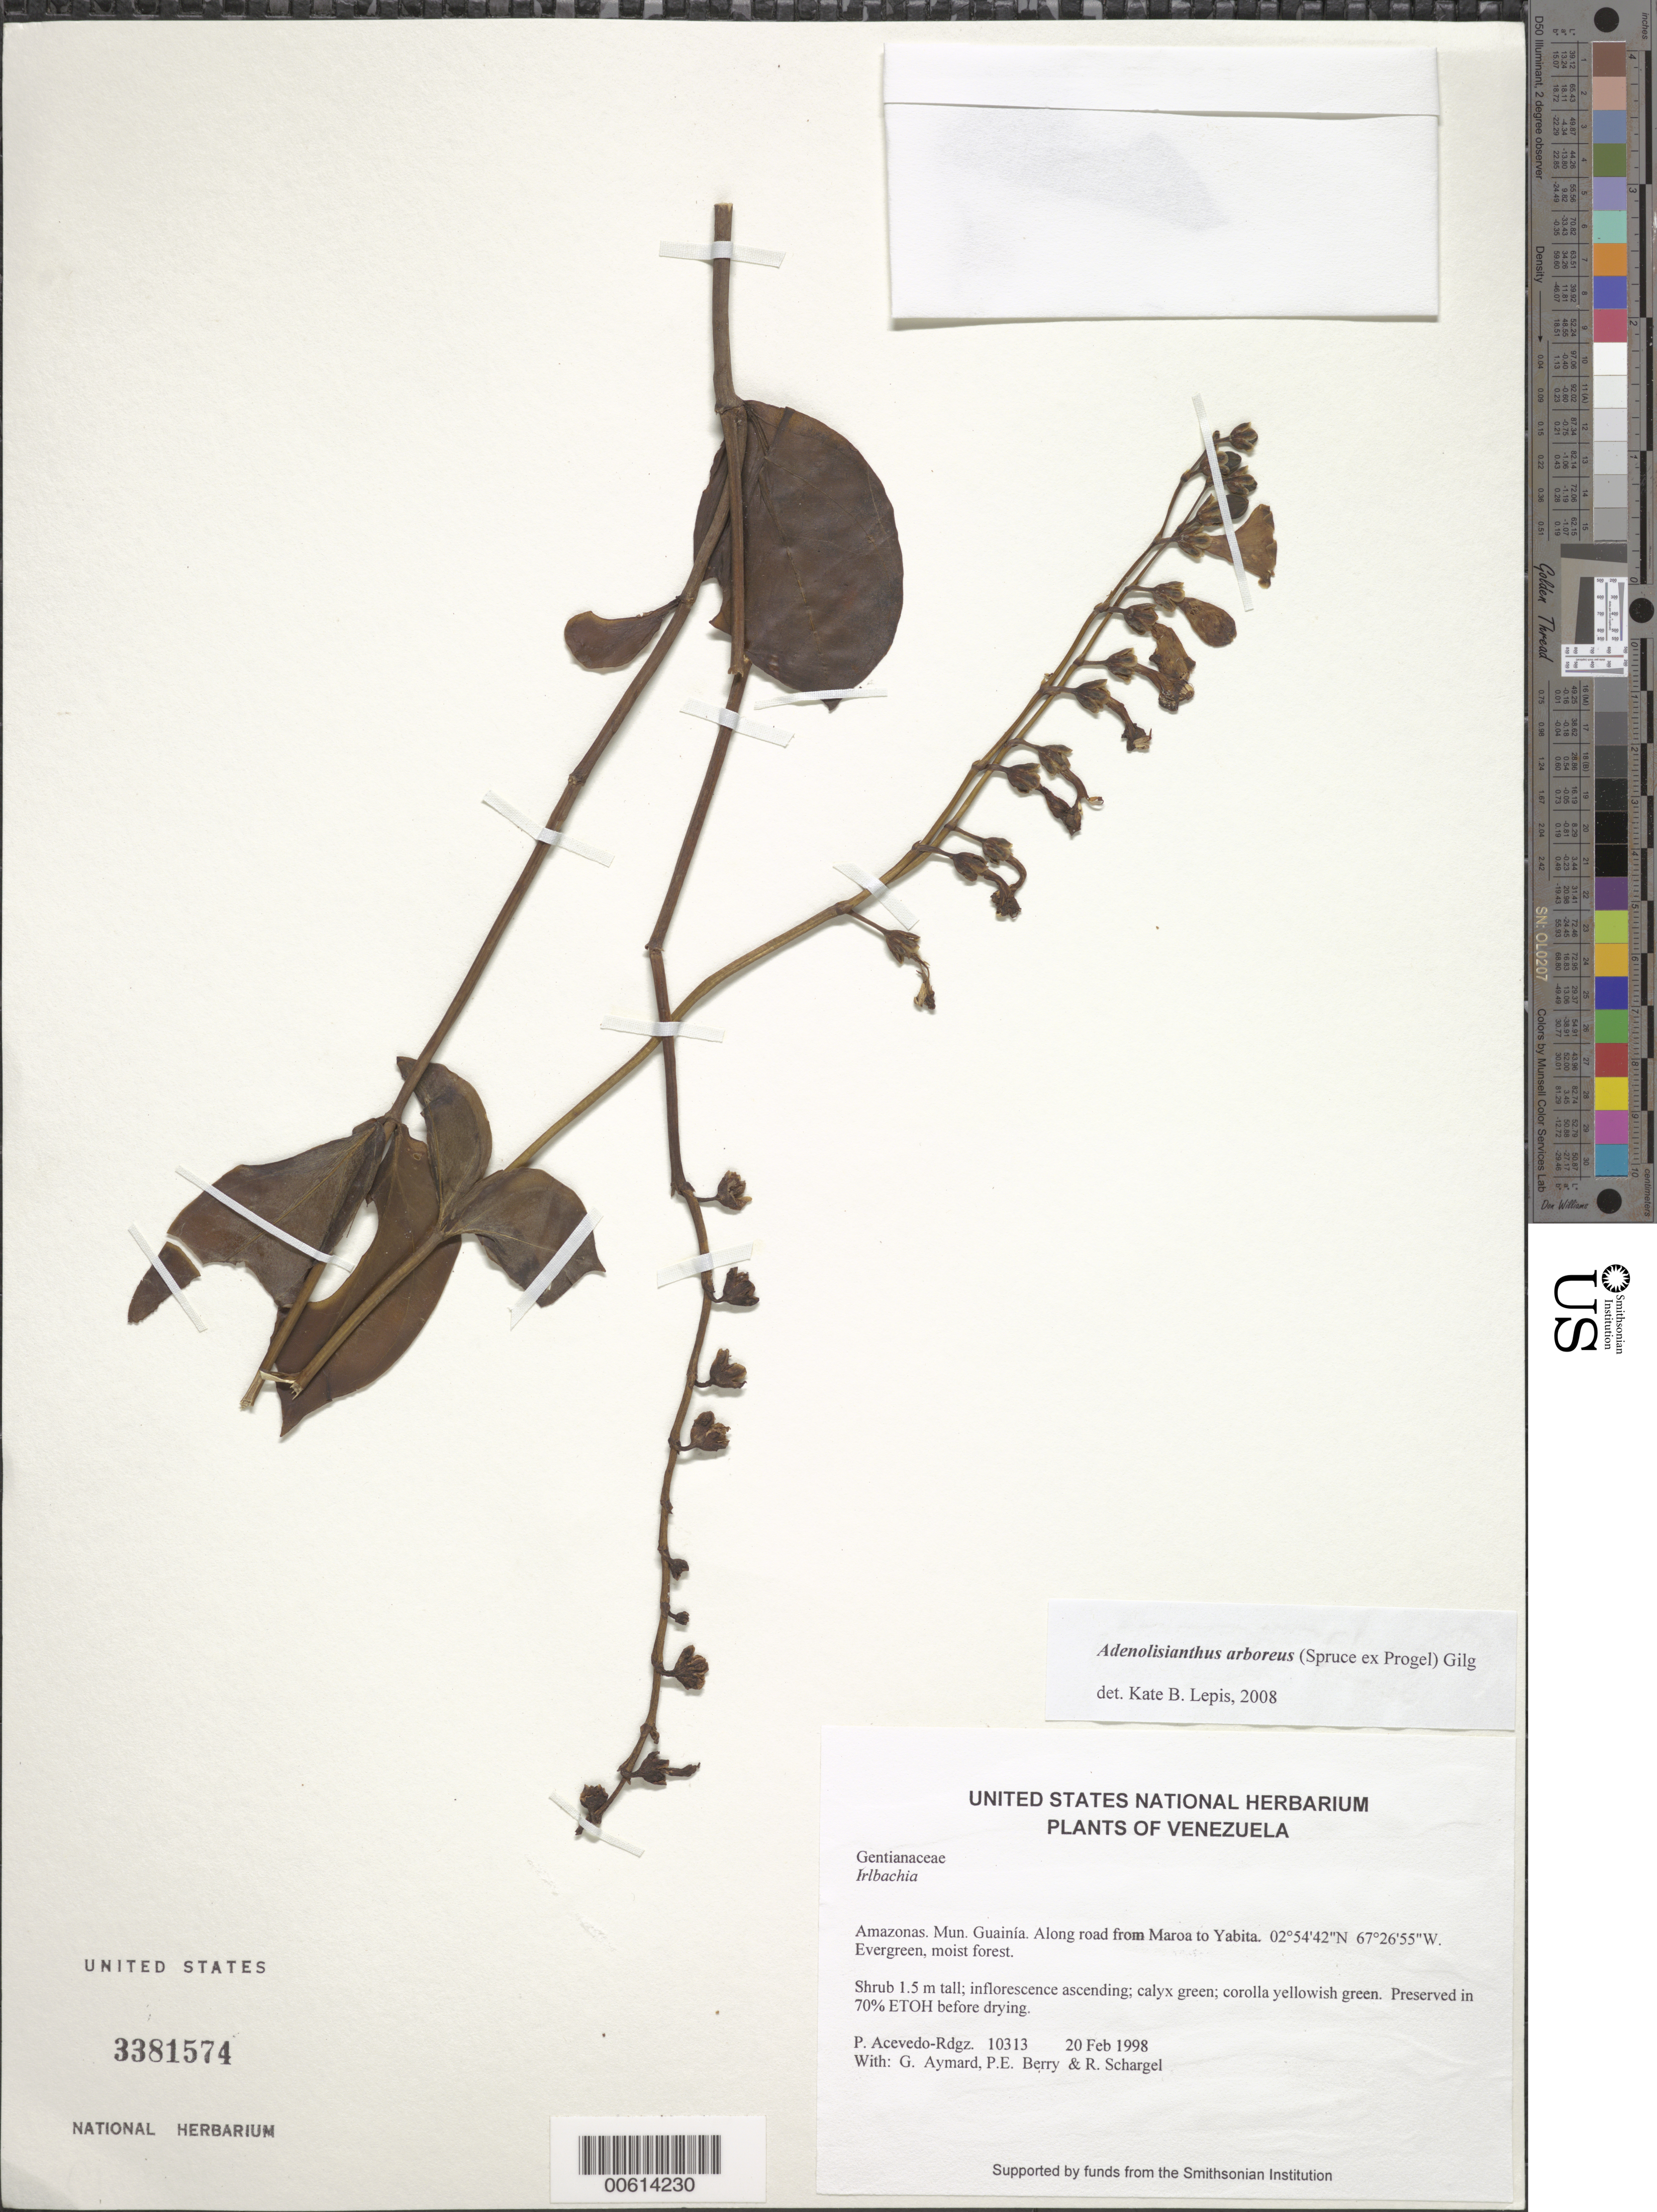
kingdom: Plantae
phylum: Tracheophyta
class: Magnoliopsida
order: Gentianales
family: Gentianaceae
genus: Irlbachia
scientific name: Irlbachia sp.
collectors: P. Acevedo-Rodr., G. A. Aymard, P. E. Berry & R. Schargel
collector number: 10313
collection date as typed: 20 Feb 1998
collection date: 1998-02-20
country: Venezuela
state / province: Amazonas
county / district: Maroa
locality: Along road from Maroa to Yabita.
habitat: Evergreen, moist forest.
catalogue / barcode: US 3381574